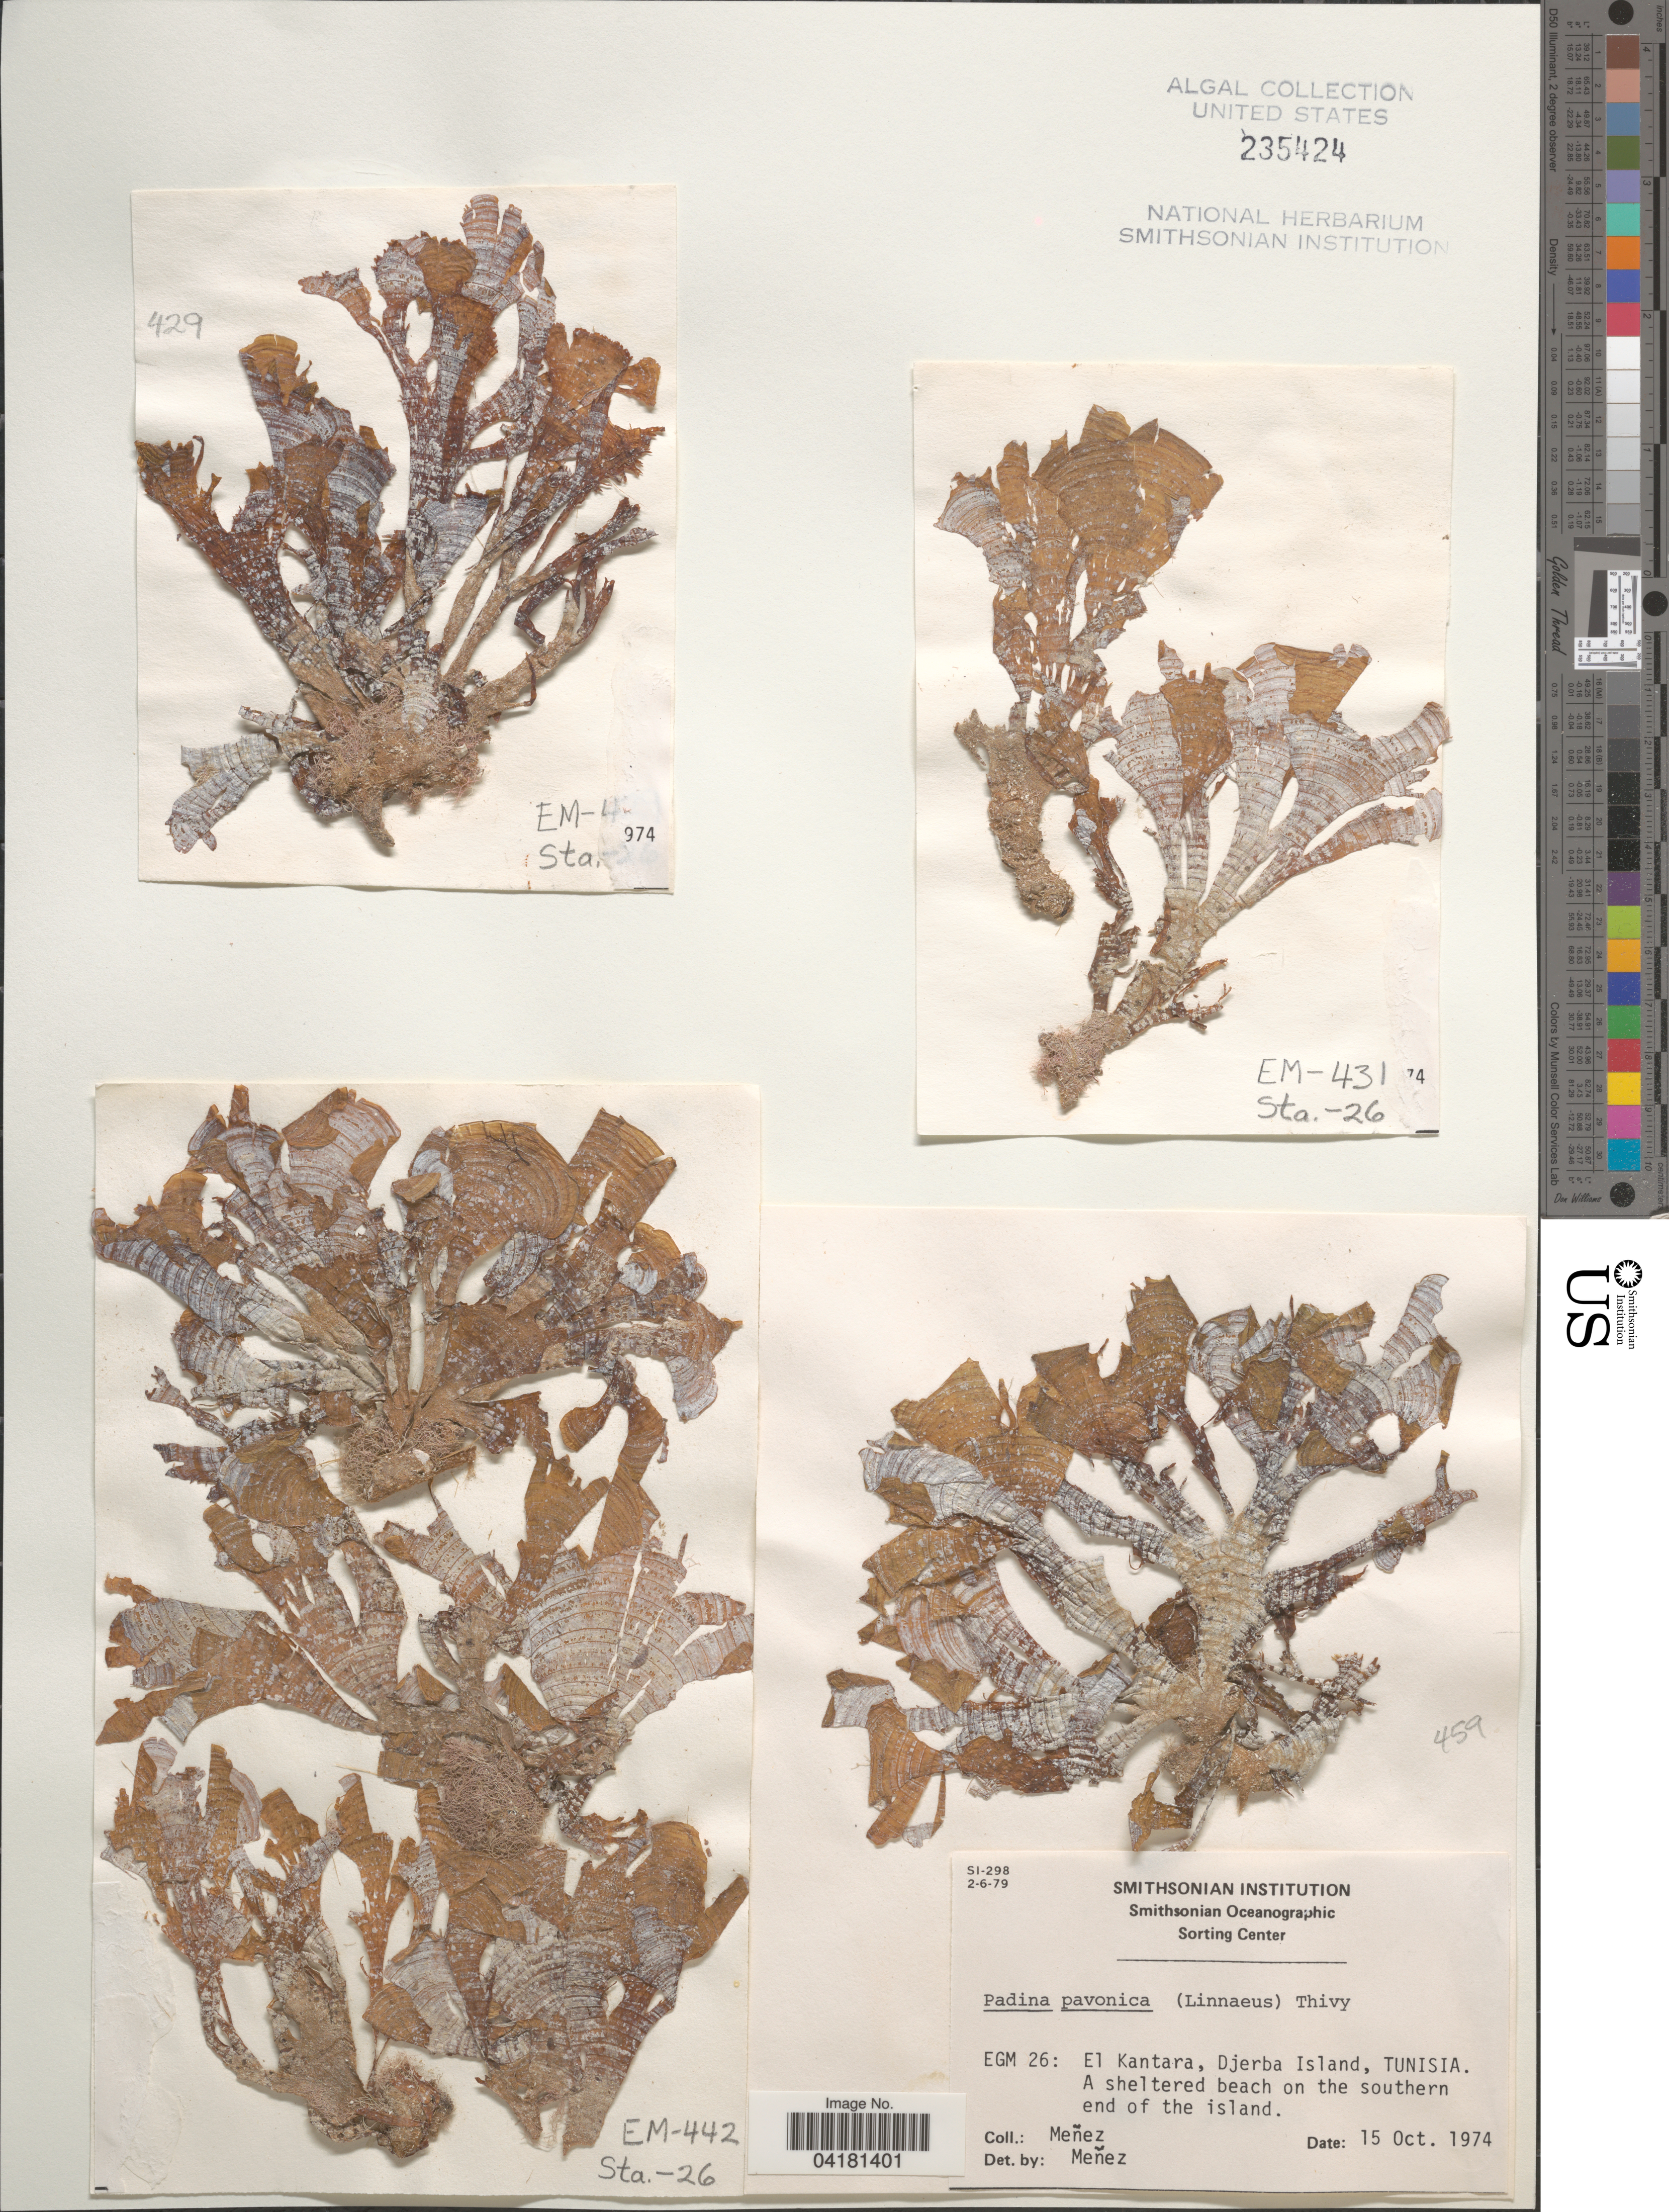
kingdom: Chromista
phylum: Ochrophyta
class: Phaeophyceae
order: Dictyotales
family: Dictyotaceae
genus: Padina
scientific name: Padina pavonica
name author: (L.) Thivy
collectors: Menez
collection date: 1974-10-15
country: Tunisia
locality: EGM 26: El Kantara, Djerba Island, Tunisia. A sheltered beach on the southern end of the island.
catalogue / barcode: US 235424